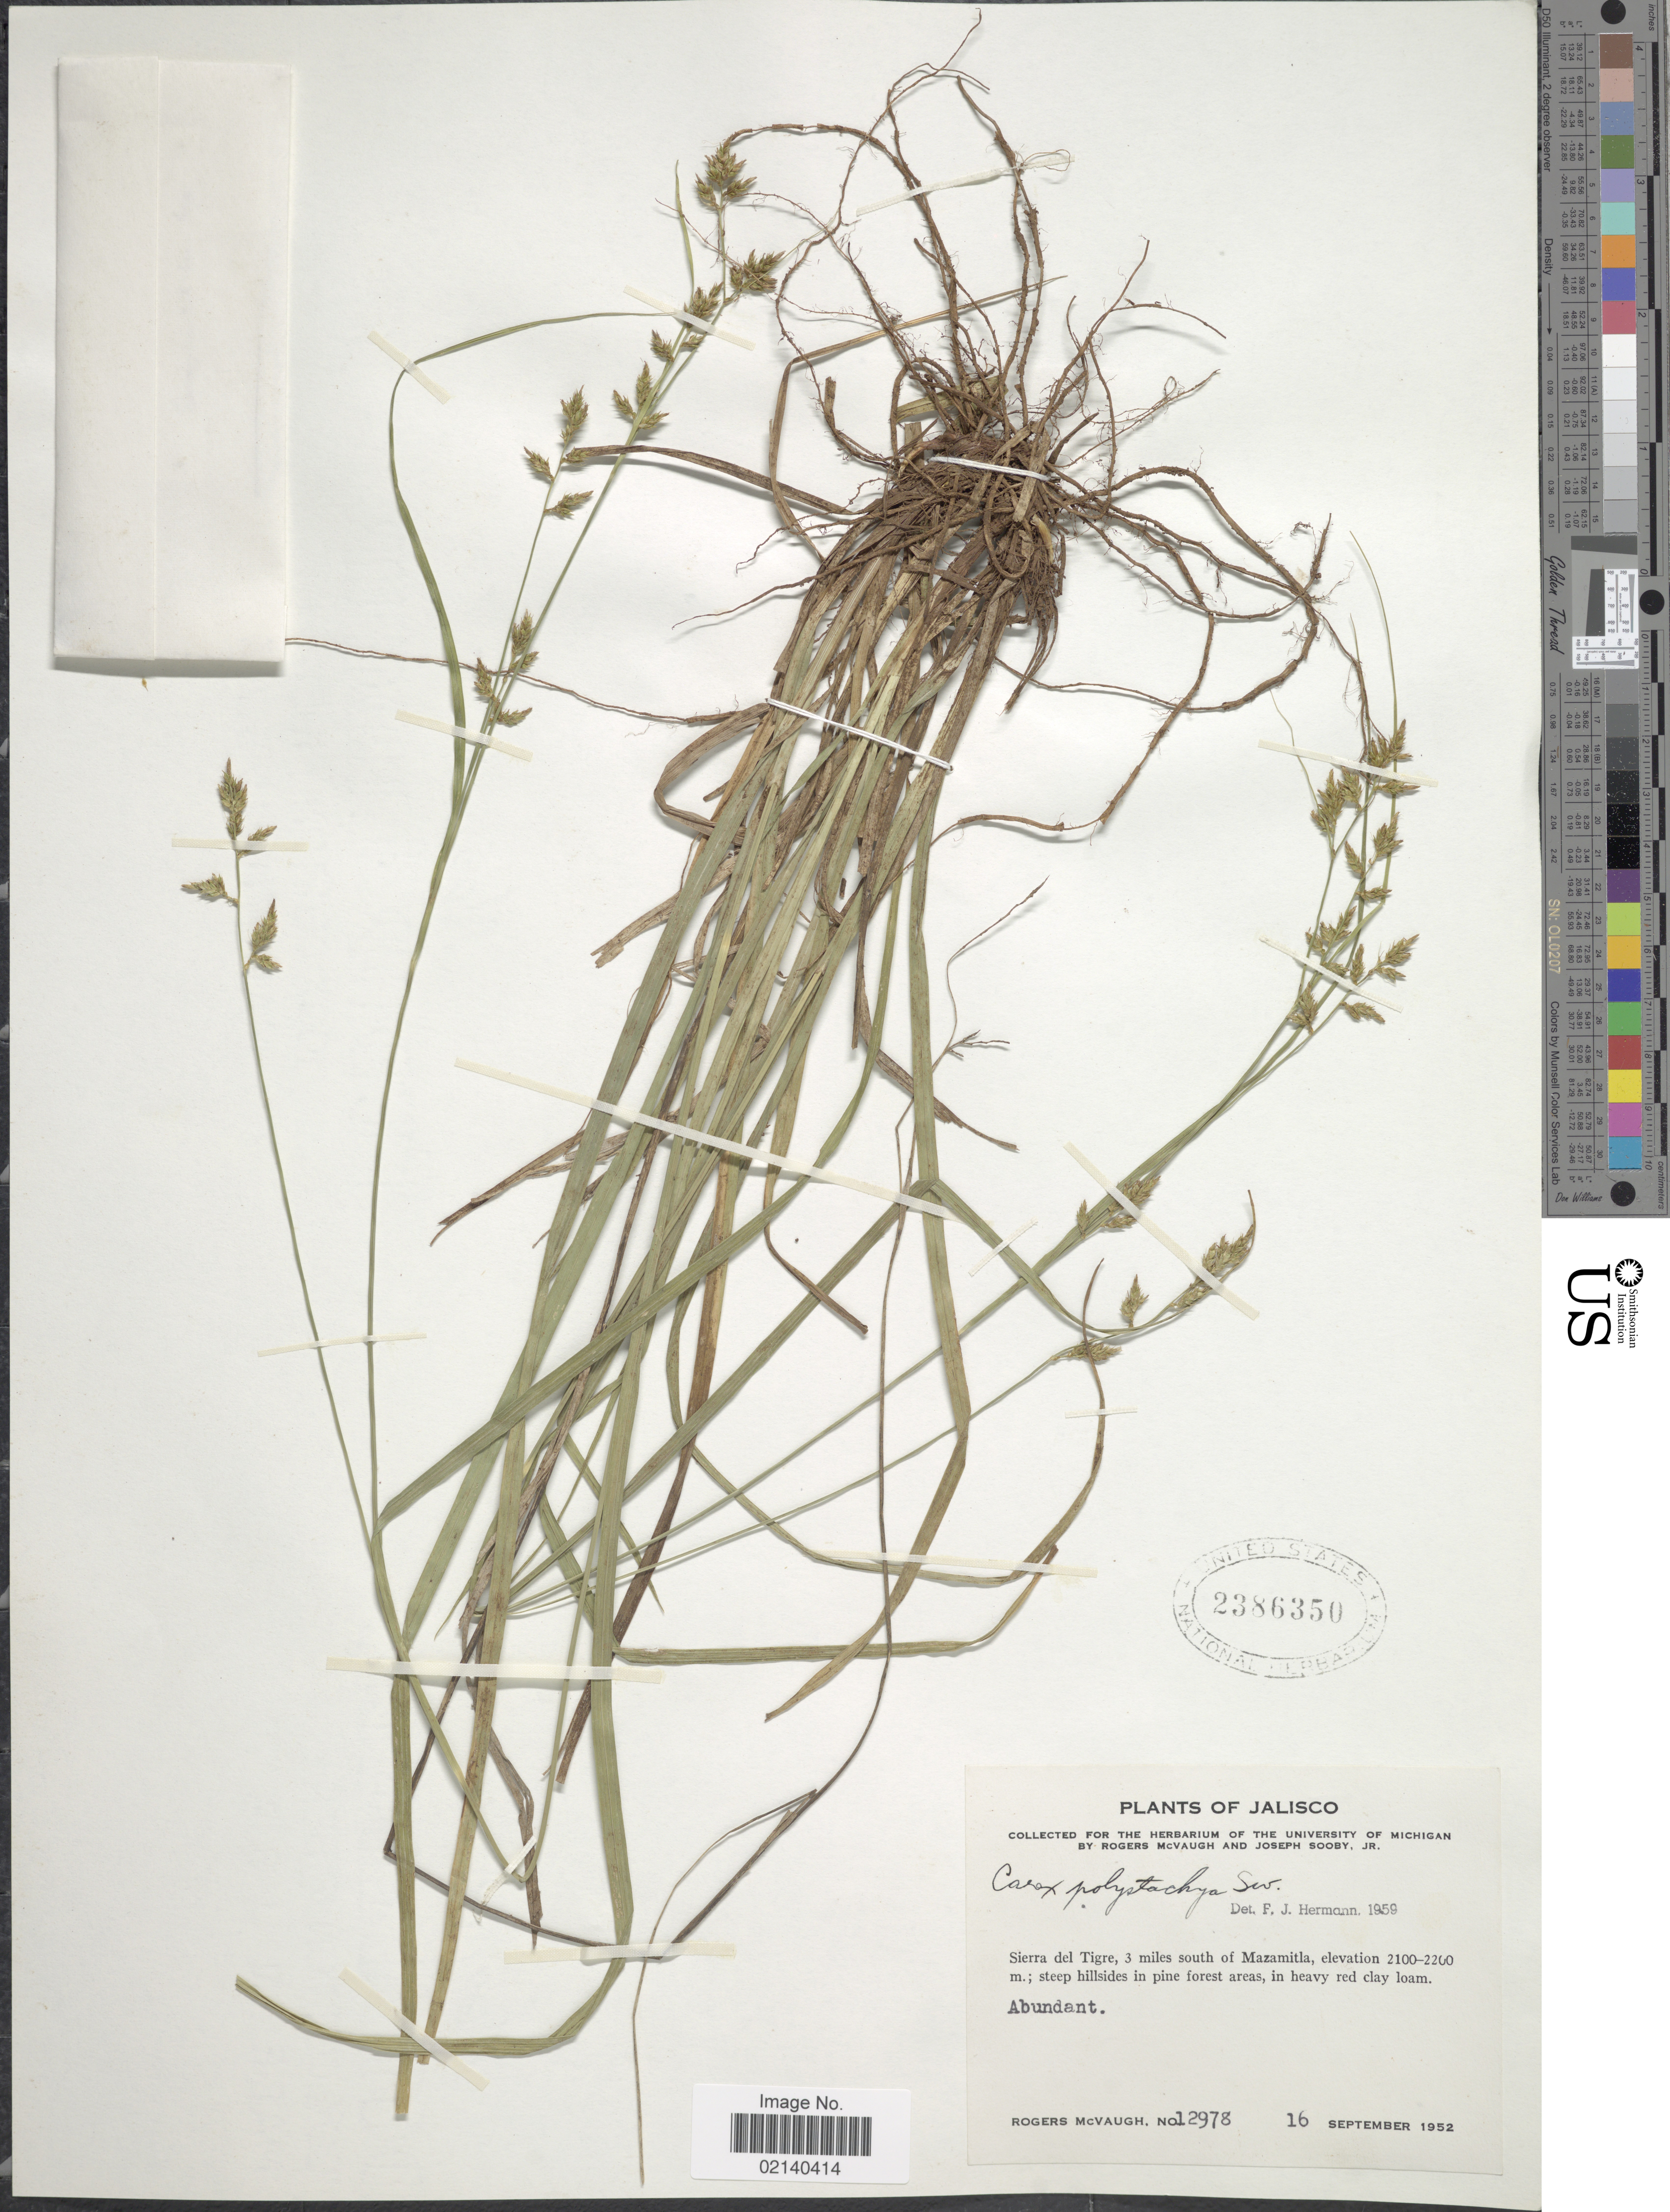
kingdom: Plantae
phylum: Tracheophyta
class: Liliopsida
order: Poales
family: Cyperaceae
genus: Carex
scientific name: Carex polystachya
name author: Sw. ex Wahlenb.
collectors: R. McVaugh & J. Sooby Jr.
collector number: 12978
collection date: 1952-09-16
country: Mexico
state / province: Jalisco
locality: Sierra del Tigre, 3 miles south of Mazamitla, steep hillsides in pine forest areas.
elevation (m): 2100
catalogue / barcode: US 2386350